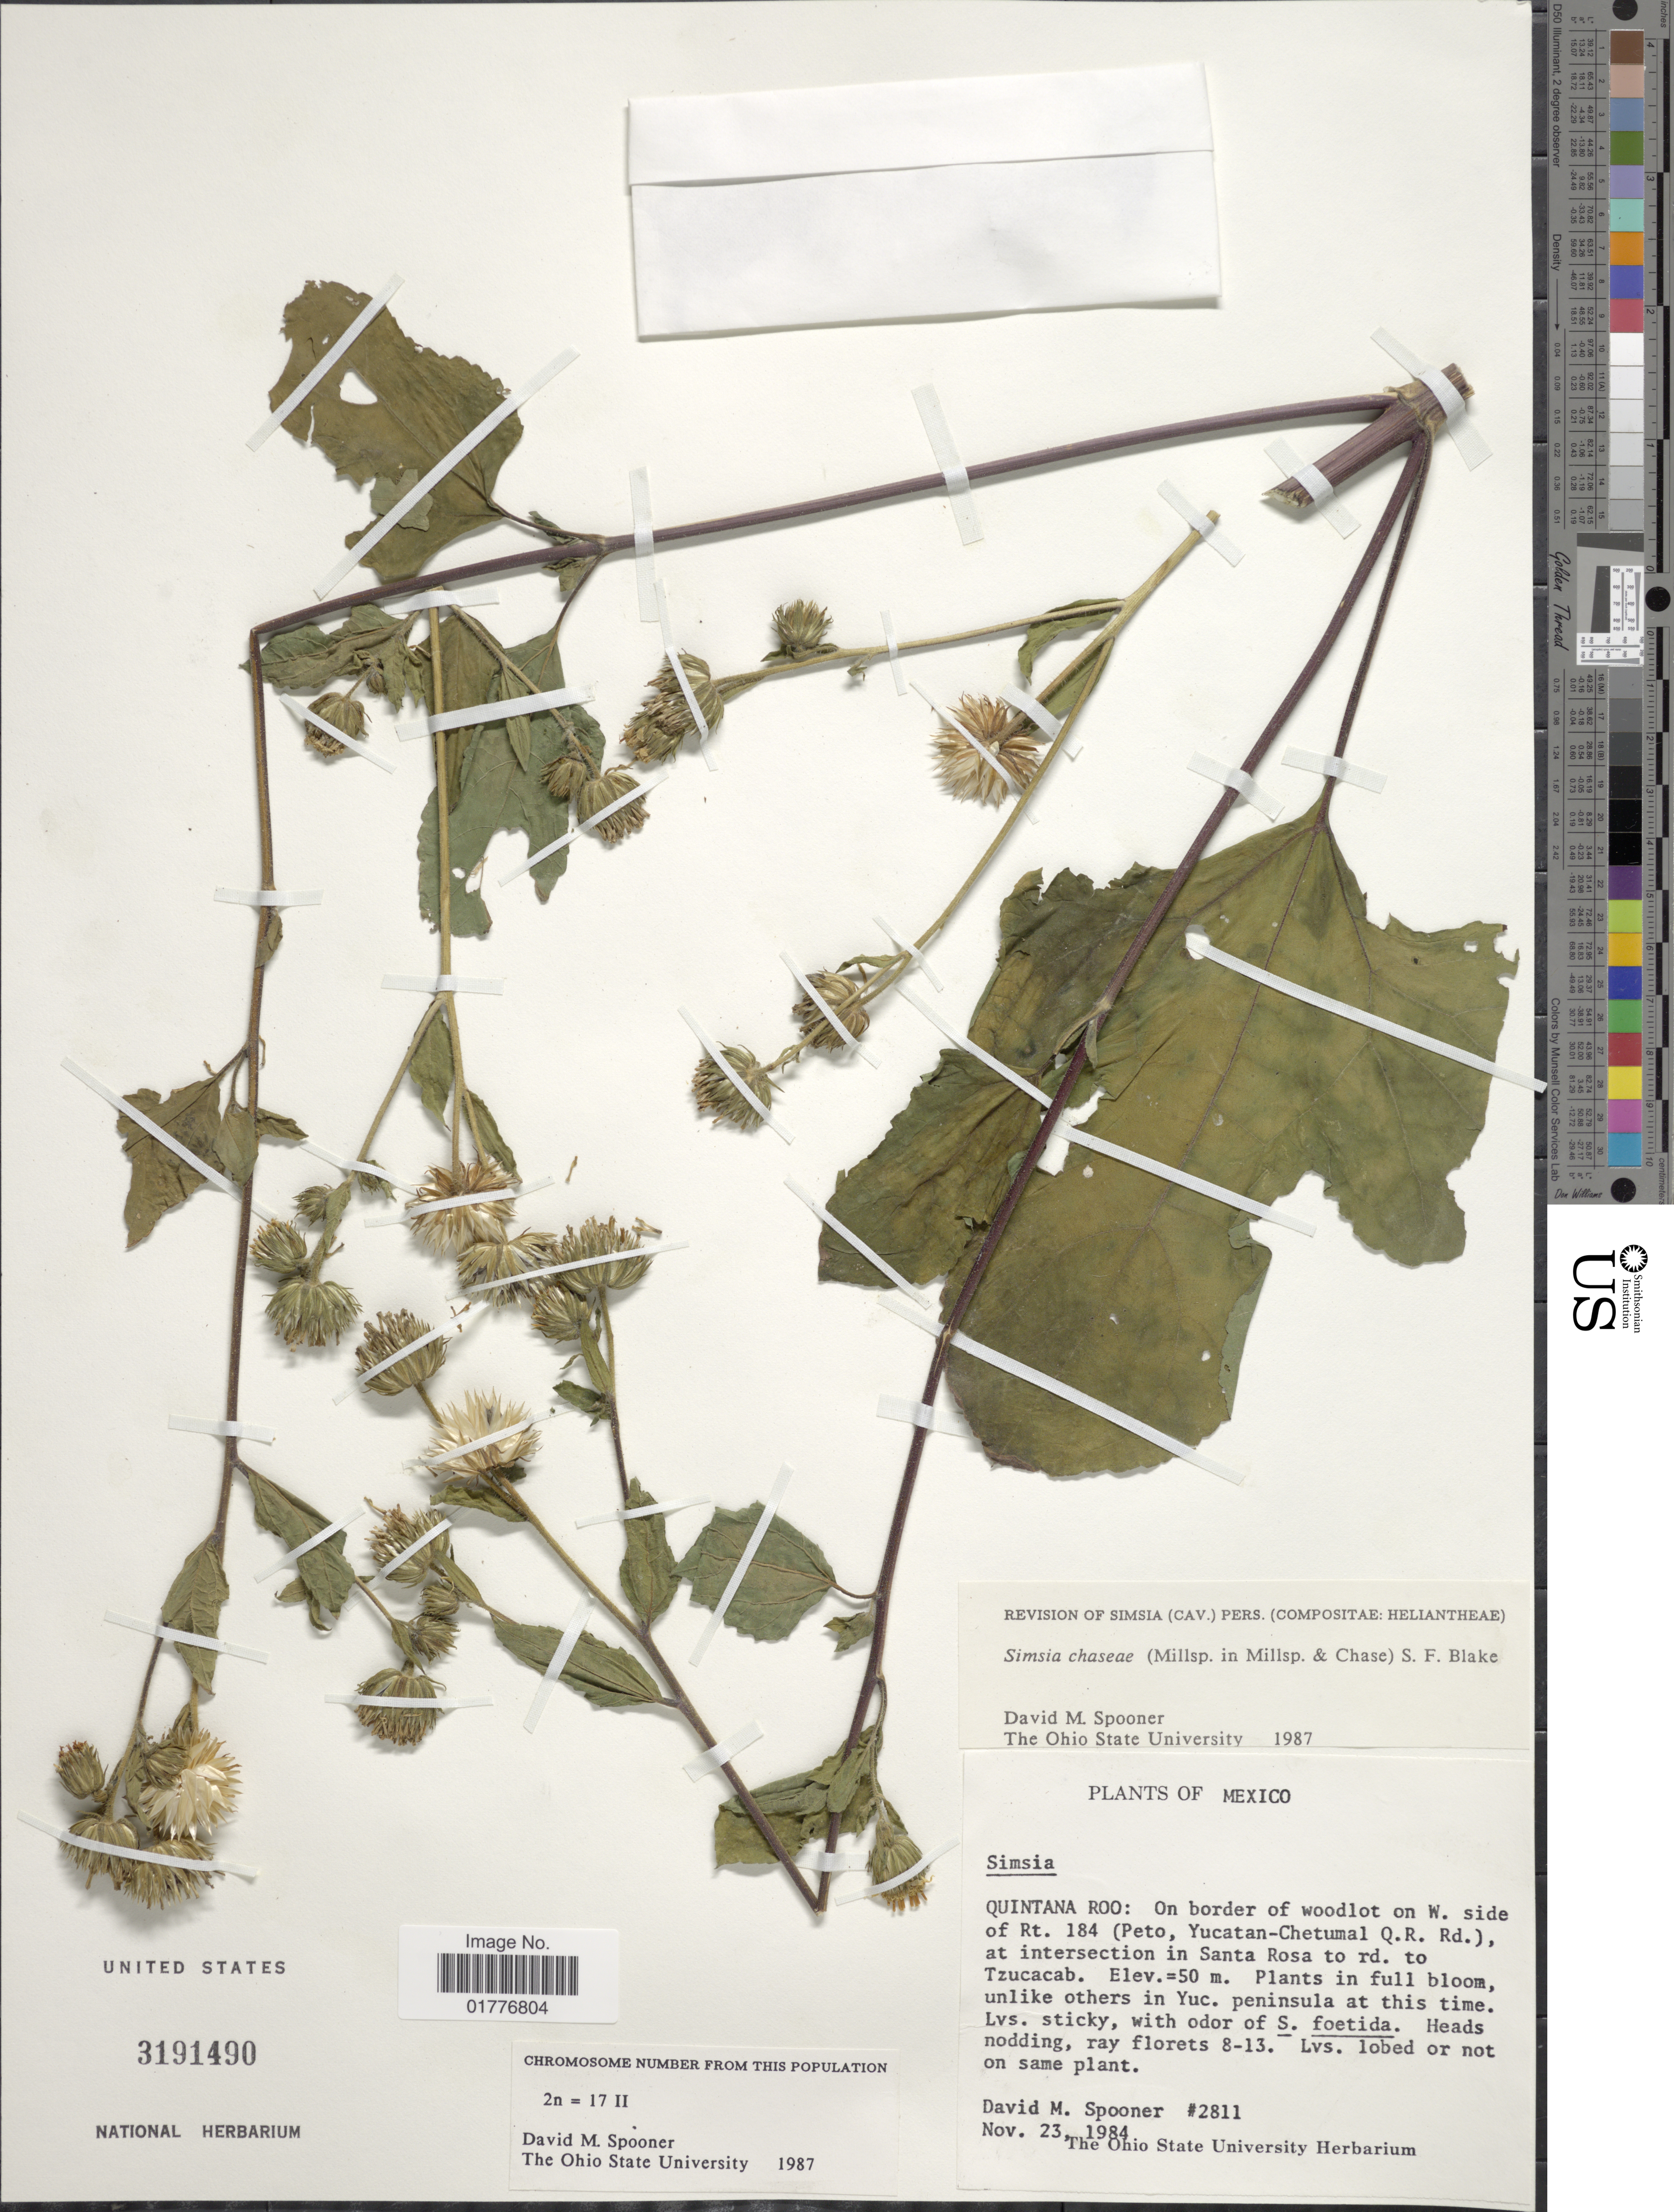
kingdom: Plantae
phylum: Tracheophyta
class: Magnoliopsida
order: Asterales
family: Asteraceae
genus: Simsia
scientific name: Simsia chasei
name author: (Millsp.) S.F. Blake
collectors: D. Spooner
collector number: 2811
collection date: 1984-11-23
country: Mexico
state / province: Quintana Roo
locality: On border of woodlot on W. side of Rt. 184 (Peto, Yucatan-Chetumal Q.R. Rd.) at intersection in Santa Rosa to Rd. to Tzucacab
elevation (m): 50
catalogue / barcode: US 3191490